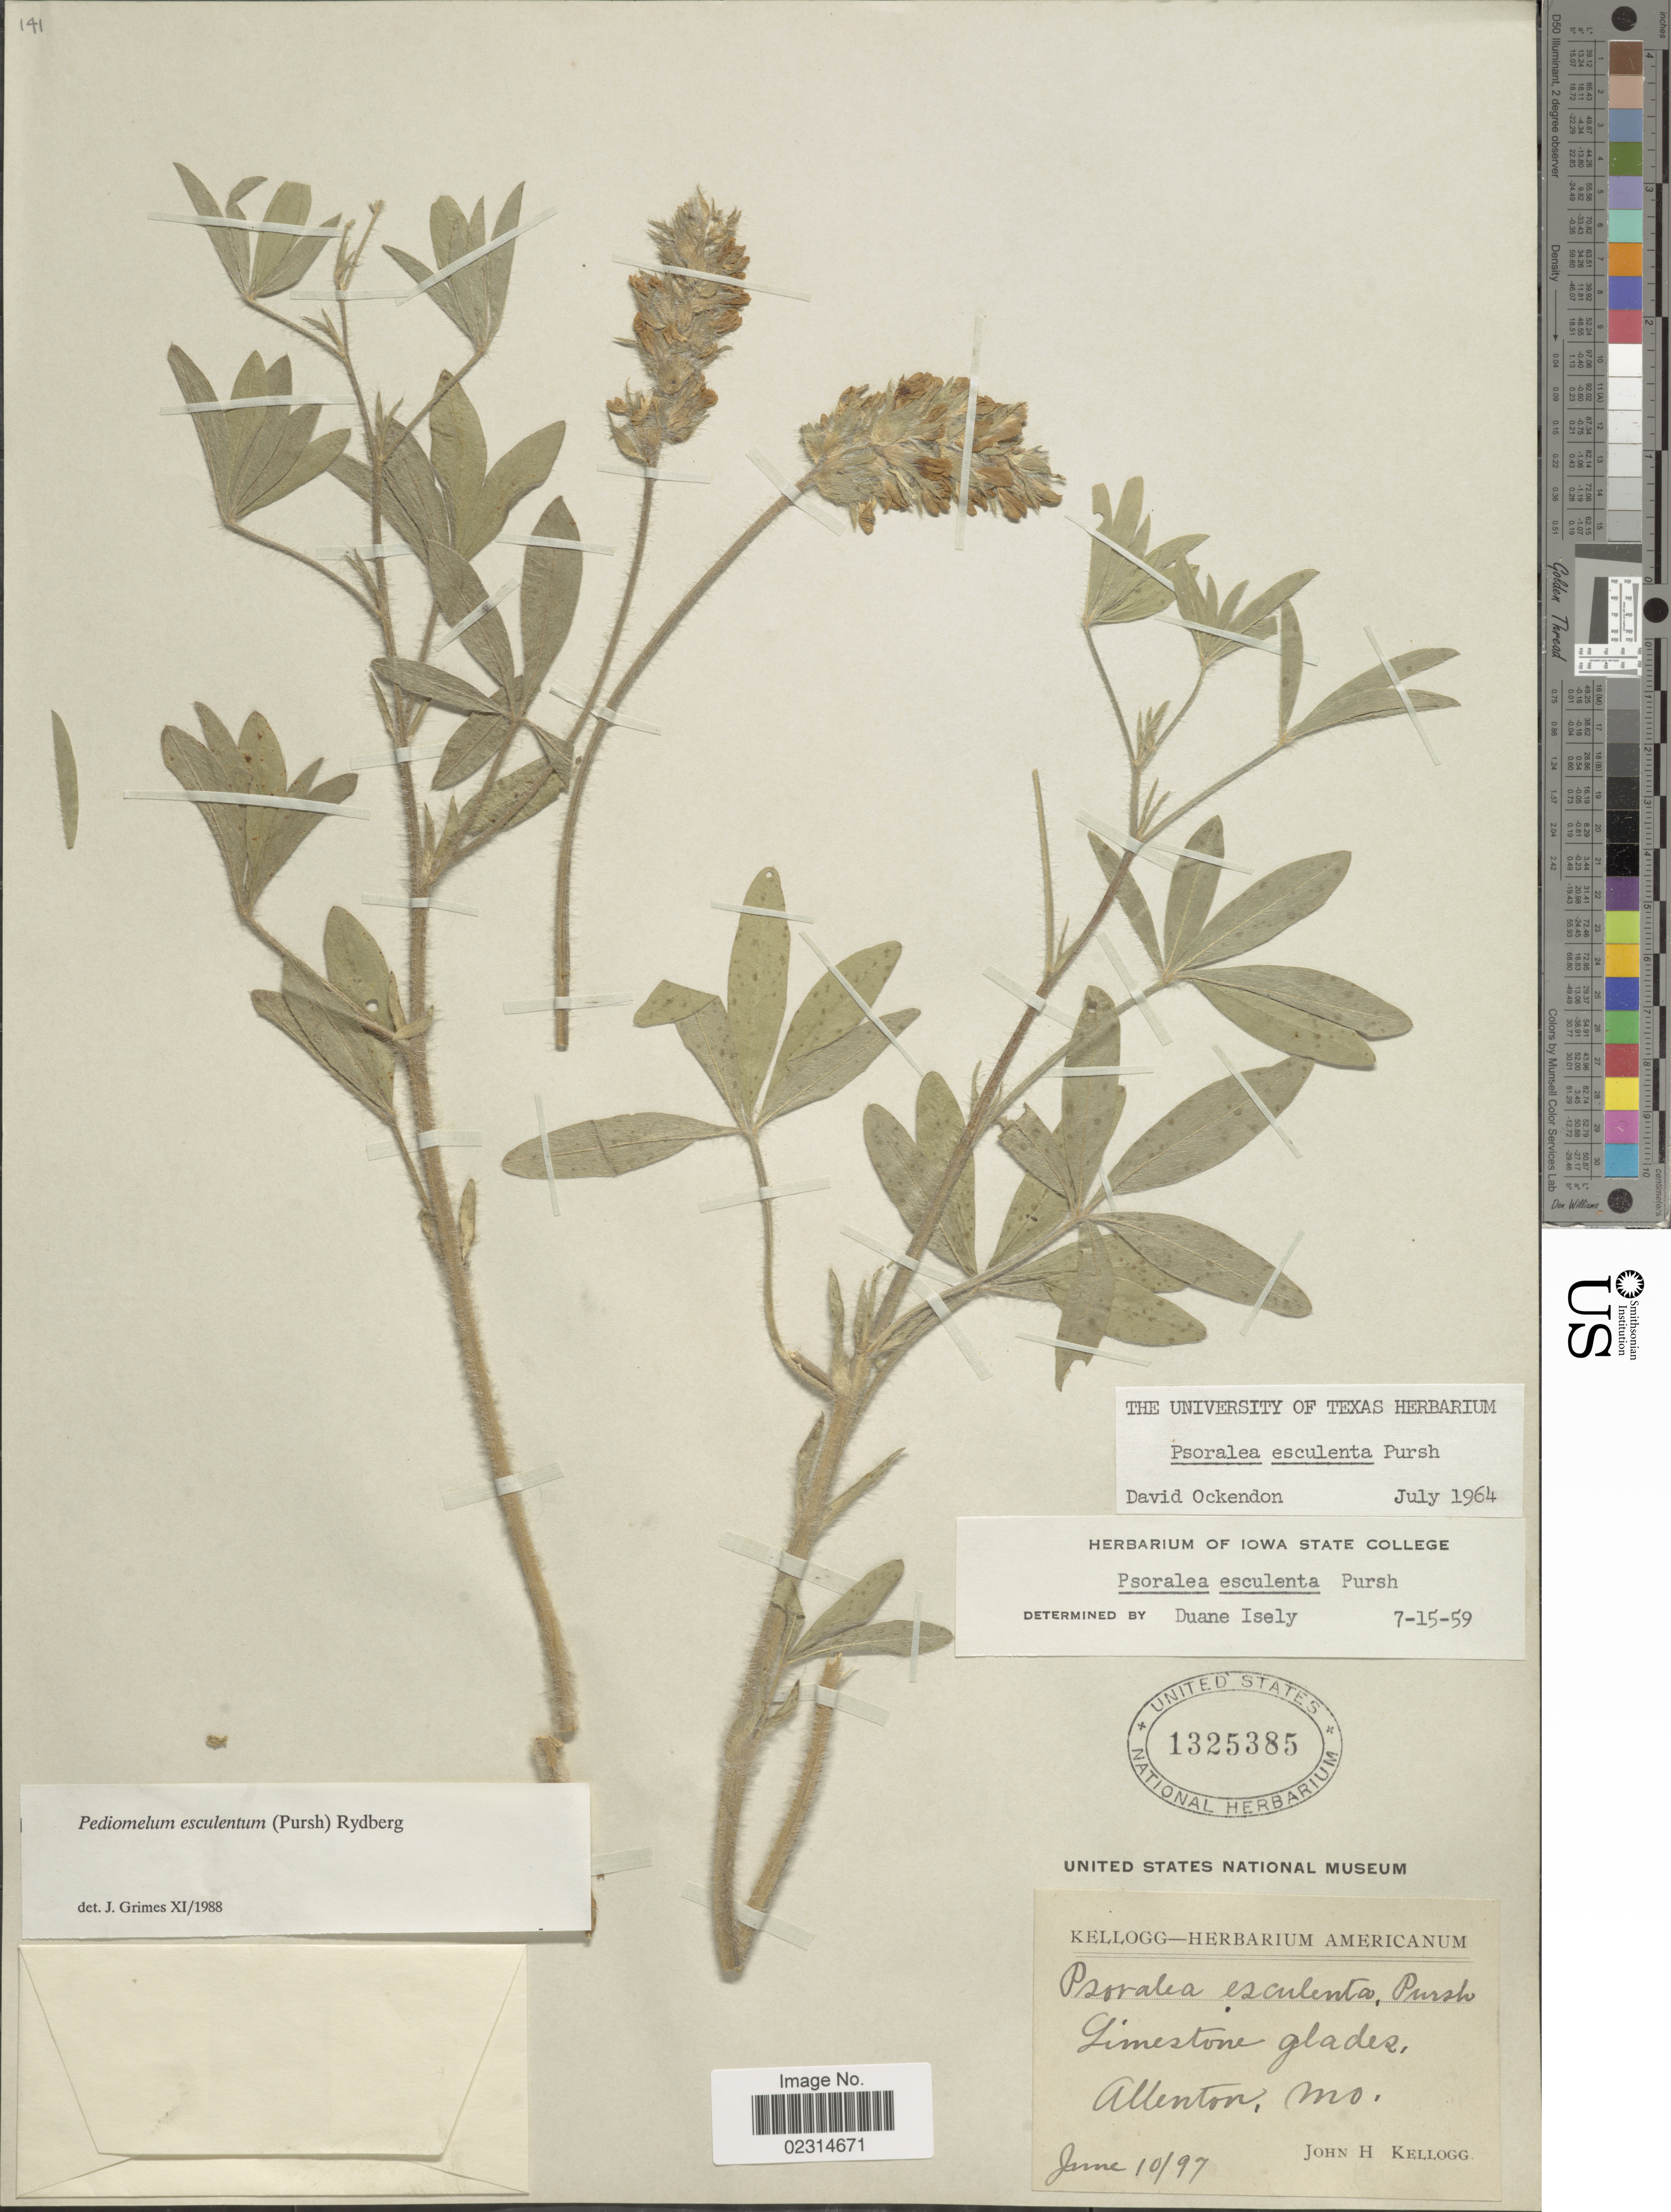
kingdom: Plantae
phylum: Tracheophyta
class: Magnoliopsida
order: Fabales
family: Fabaceae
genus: Pediomelum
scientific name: Pediomelum esculentum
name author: (Pursh) Rydb.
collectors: J. H. Kellogg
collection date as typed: Transcribed d/m/y: 10/6/97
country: United States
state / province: Missouri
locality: Limestone glades, Allenton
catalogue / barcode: US 1325385